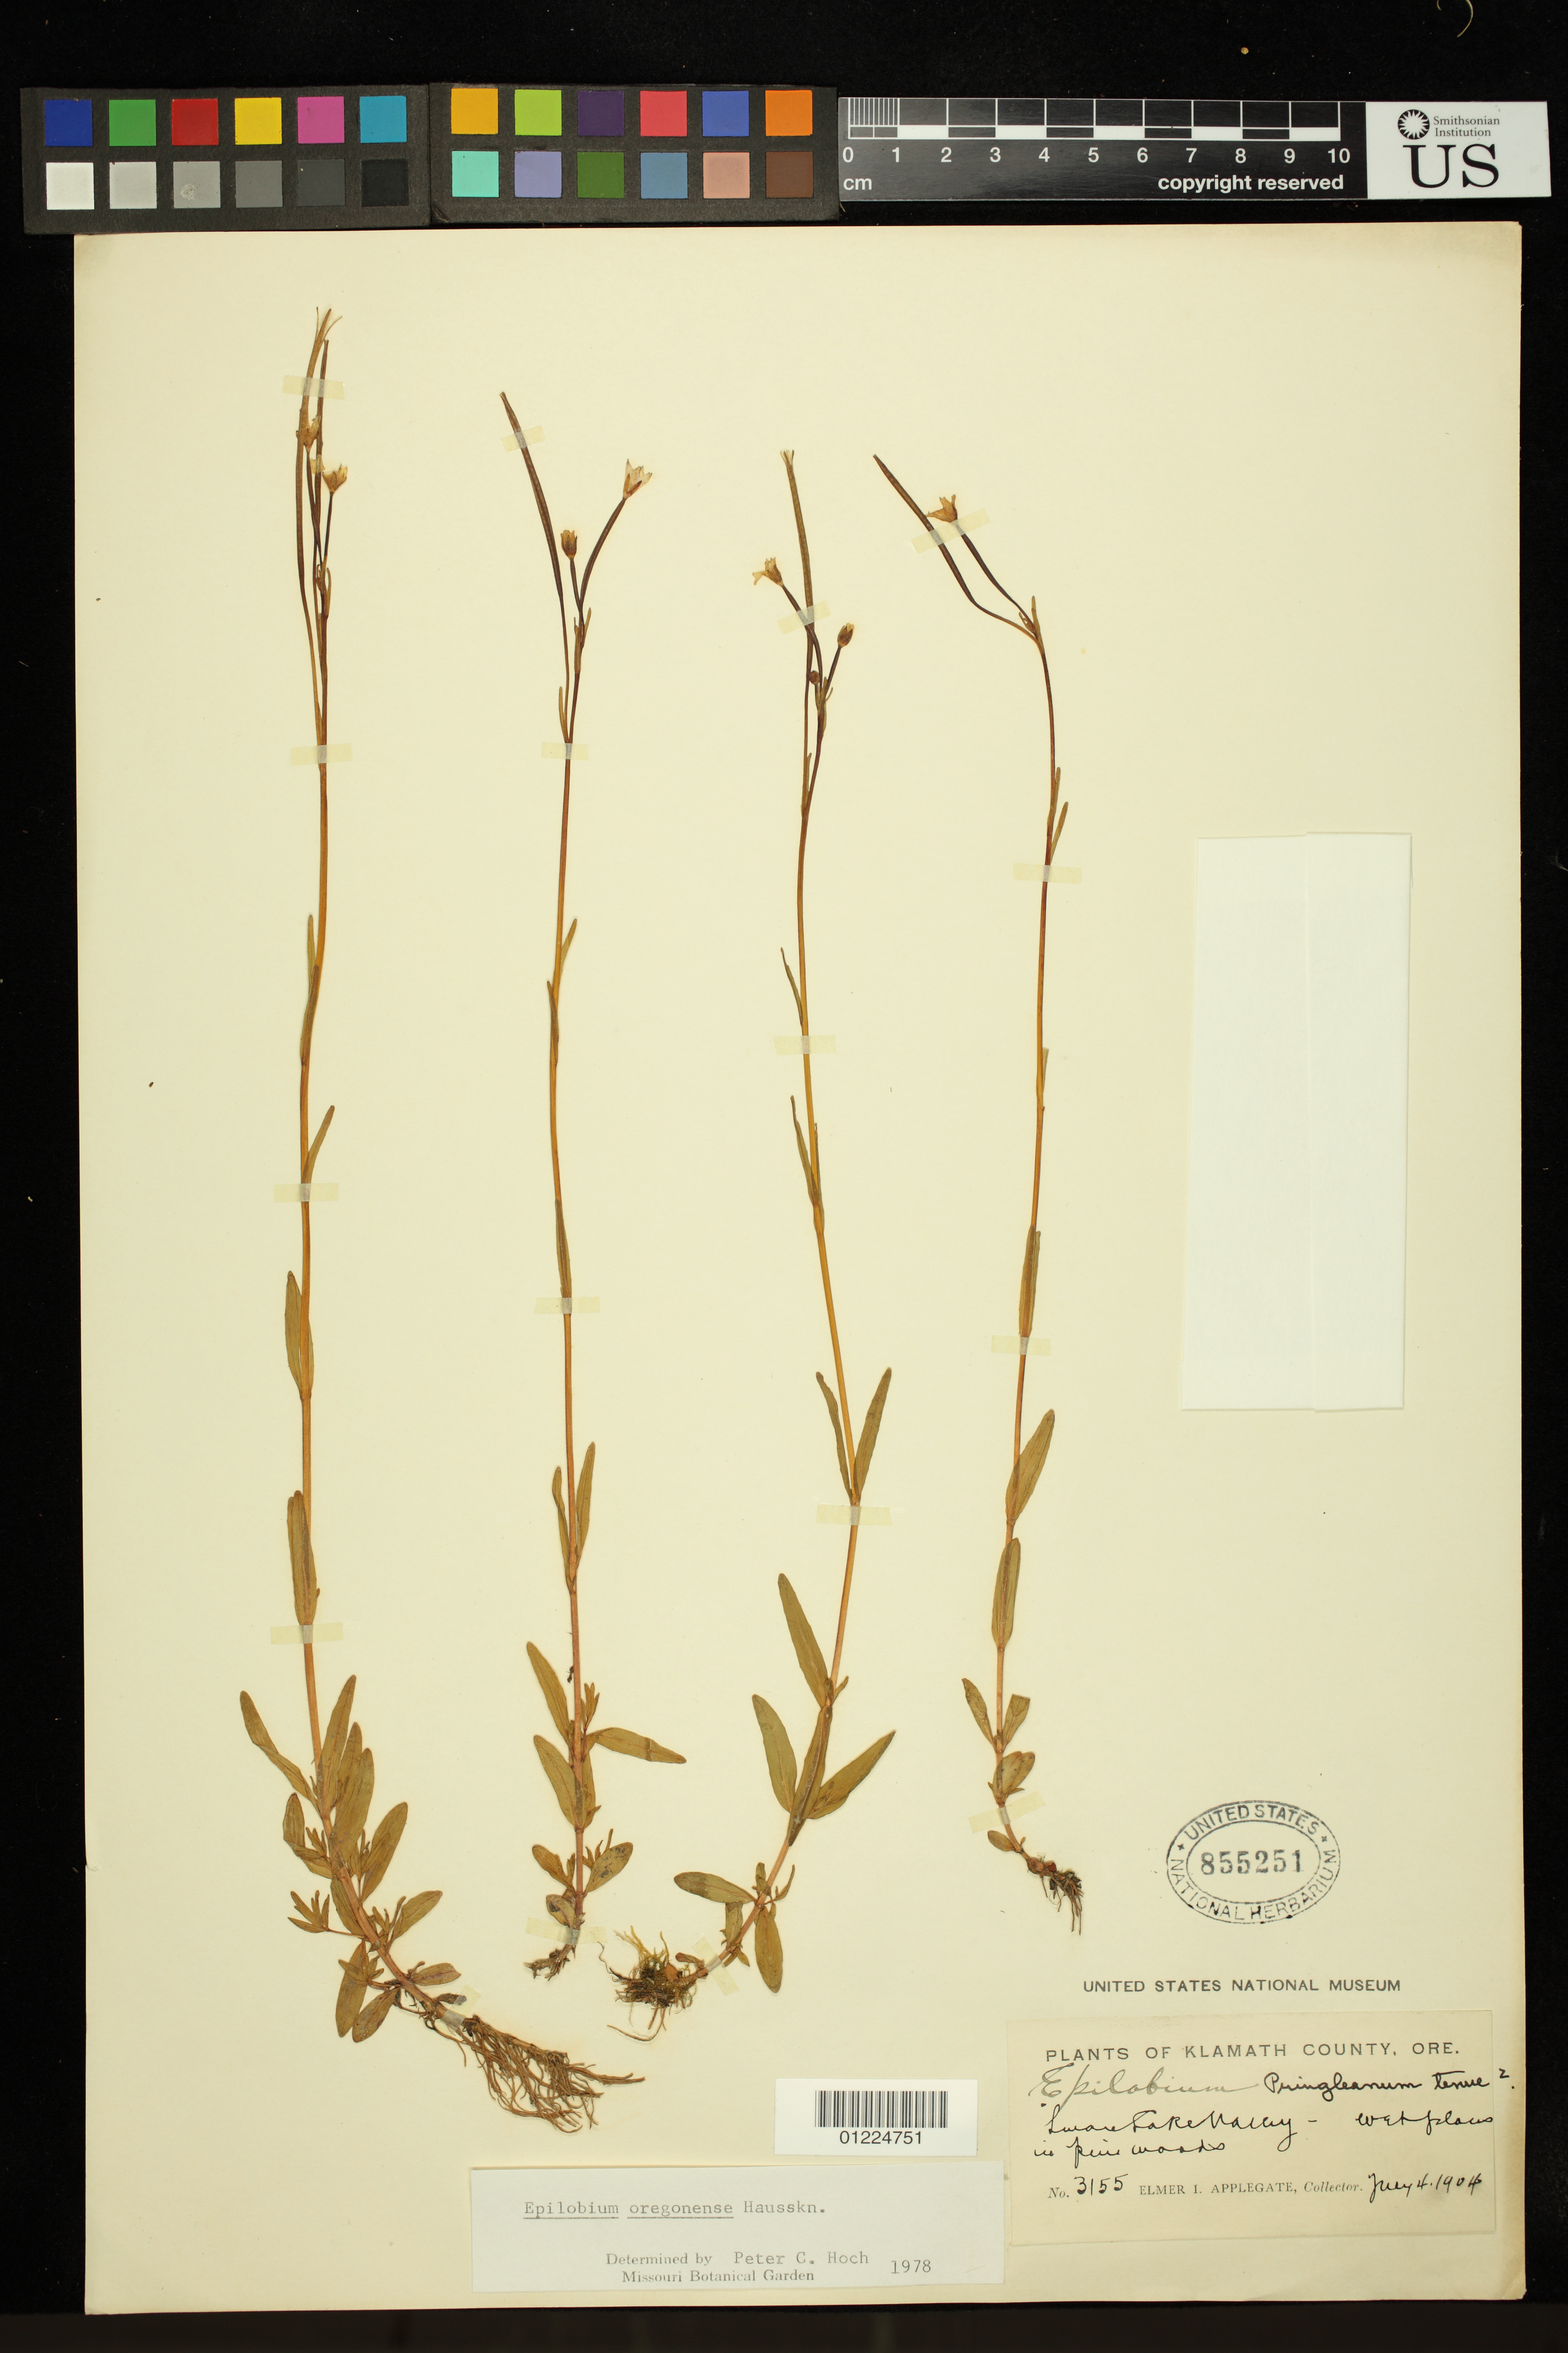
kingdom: Plantae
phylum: Tracheophyta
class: Magnoliopsida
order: Myrtales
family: Onagraceae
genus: Epilobium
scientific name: Epilobium oregonense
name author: Hausskn.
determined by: Hoch, P. C.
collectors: E. I. Applegate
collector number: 3155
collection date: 1904-07-04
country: United States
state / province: Oregon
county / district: Klamath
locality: Sawn Lake Valley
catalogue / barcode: US 855251